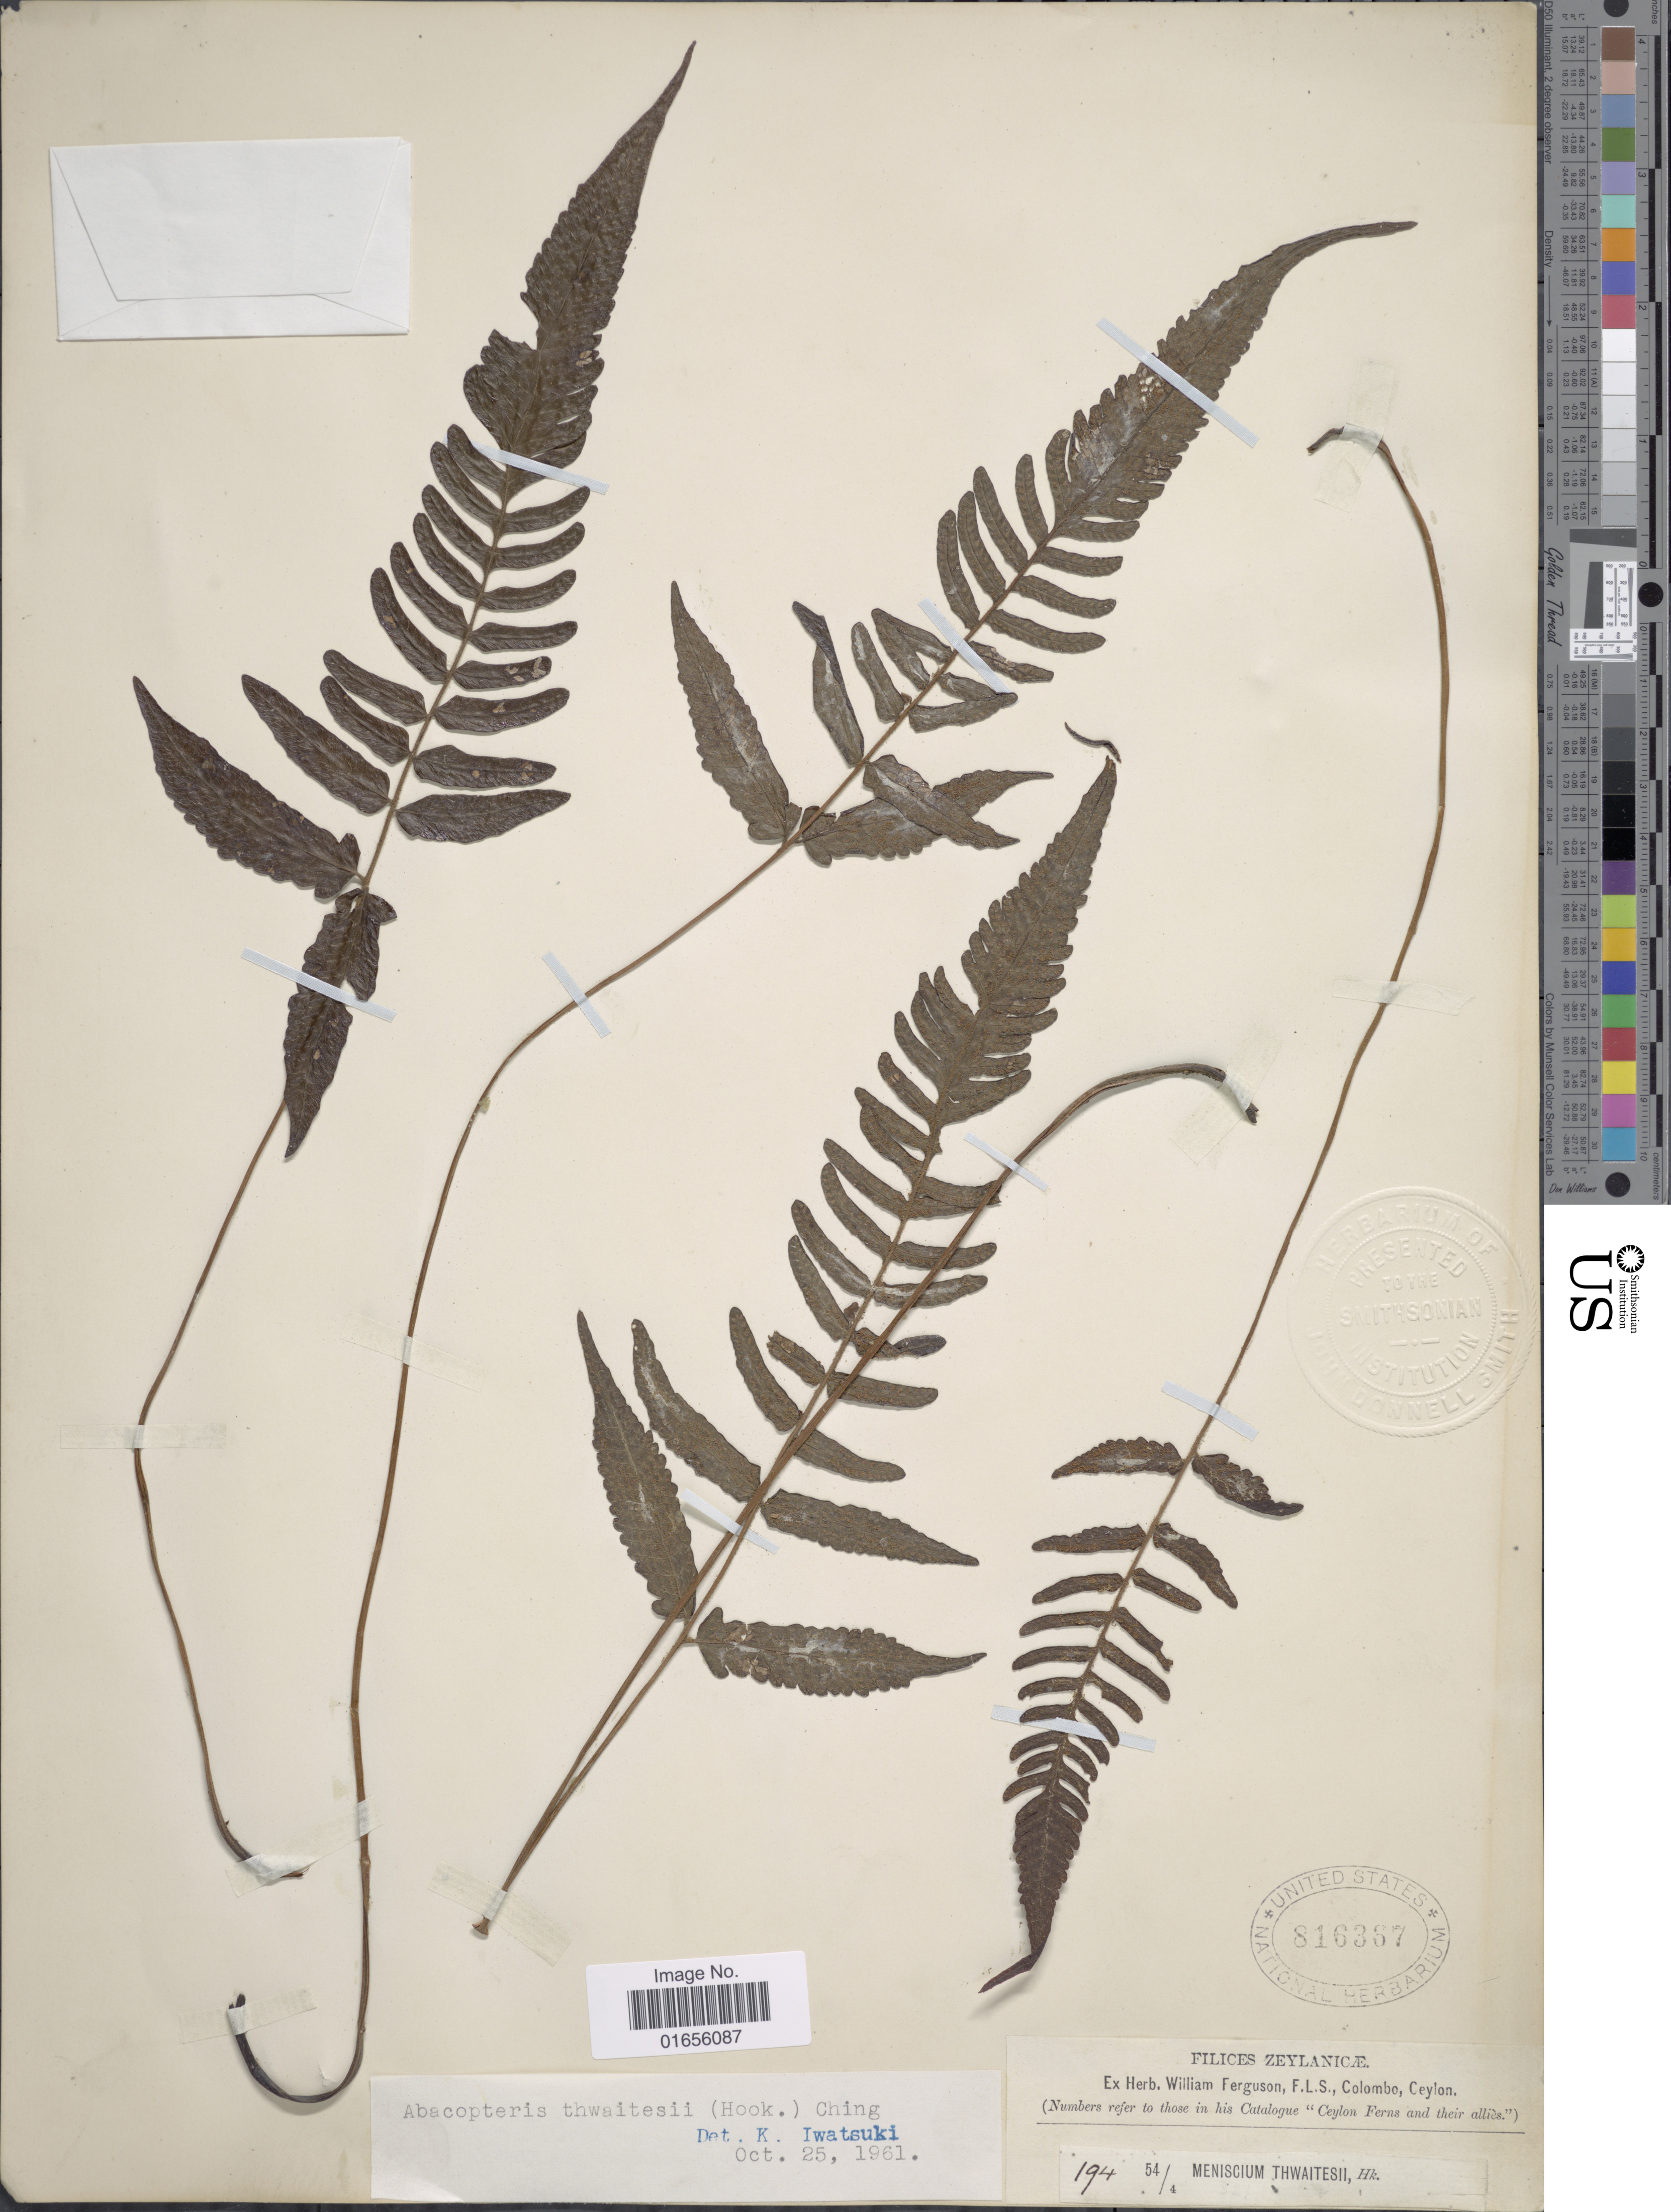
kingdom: Plantae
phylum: Tracheophyta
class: Polypodiopsida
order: Polypodiales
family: Thelypteridaceae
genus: Pronephrium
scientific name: Pronephrium thwaitesii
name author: (Hook.) Holttum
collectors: ex herb. W. Ferguson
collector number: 194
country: Sri Lanka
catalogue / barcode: US 816367